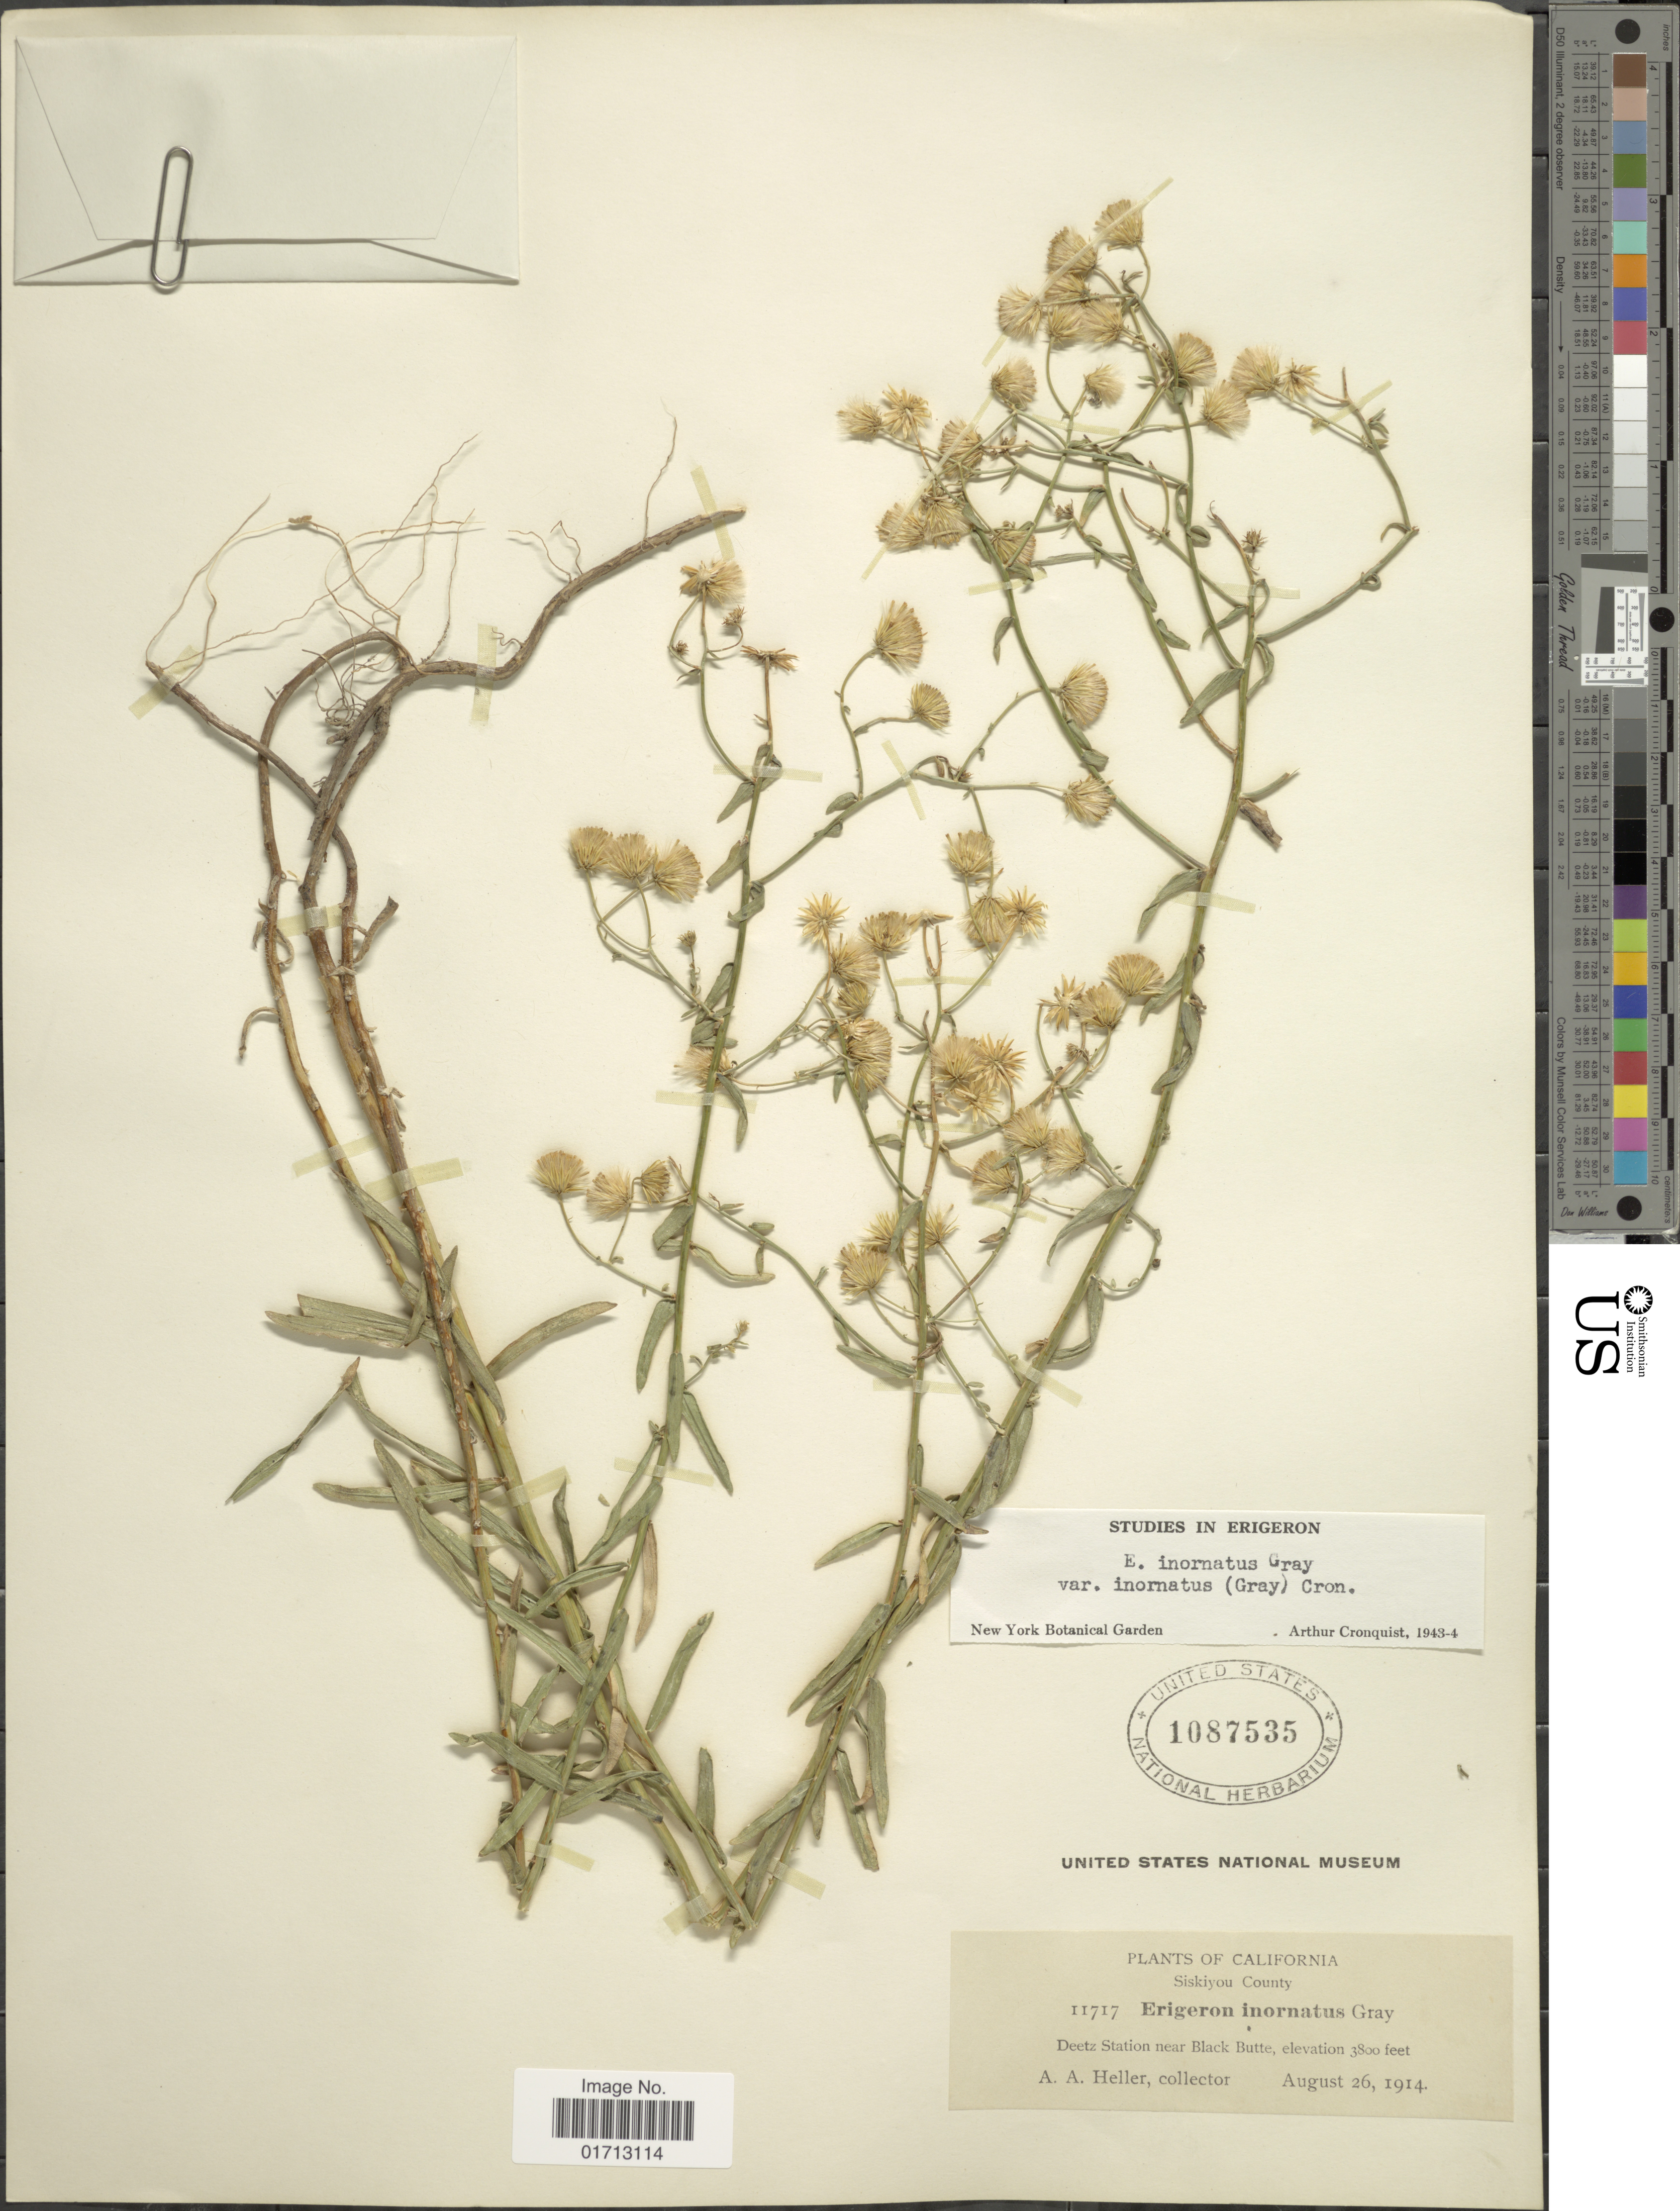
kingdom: Plantae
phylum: Tracheophyta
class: Magnoliopsida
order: Asterales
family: Asteraceae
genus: Erigeron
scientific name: Erigeron inornatus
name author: (A. Gray) A. Gray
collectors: A. A. Heller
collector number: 11717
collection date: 1914-08-26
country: United States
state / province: California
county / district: Siskiyou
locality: Siskiyou County, Deetz Station near Black Butte.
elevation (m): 1158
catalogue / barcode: US 1087535